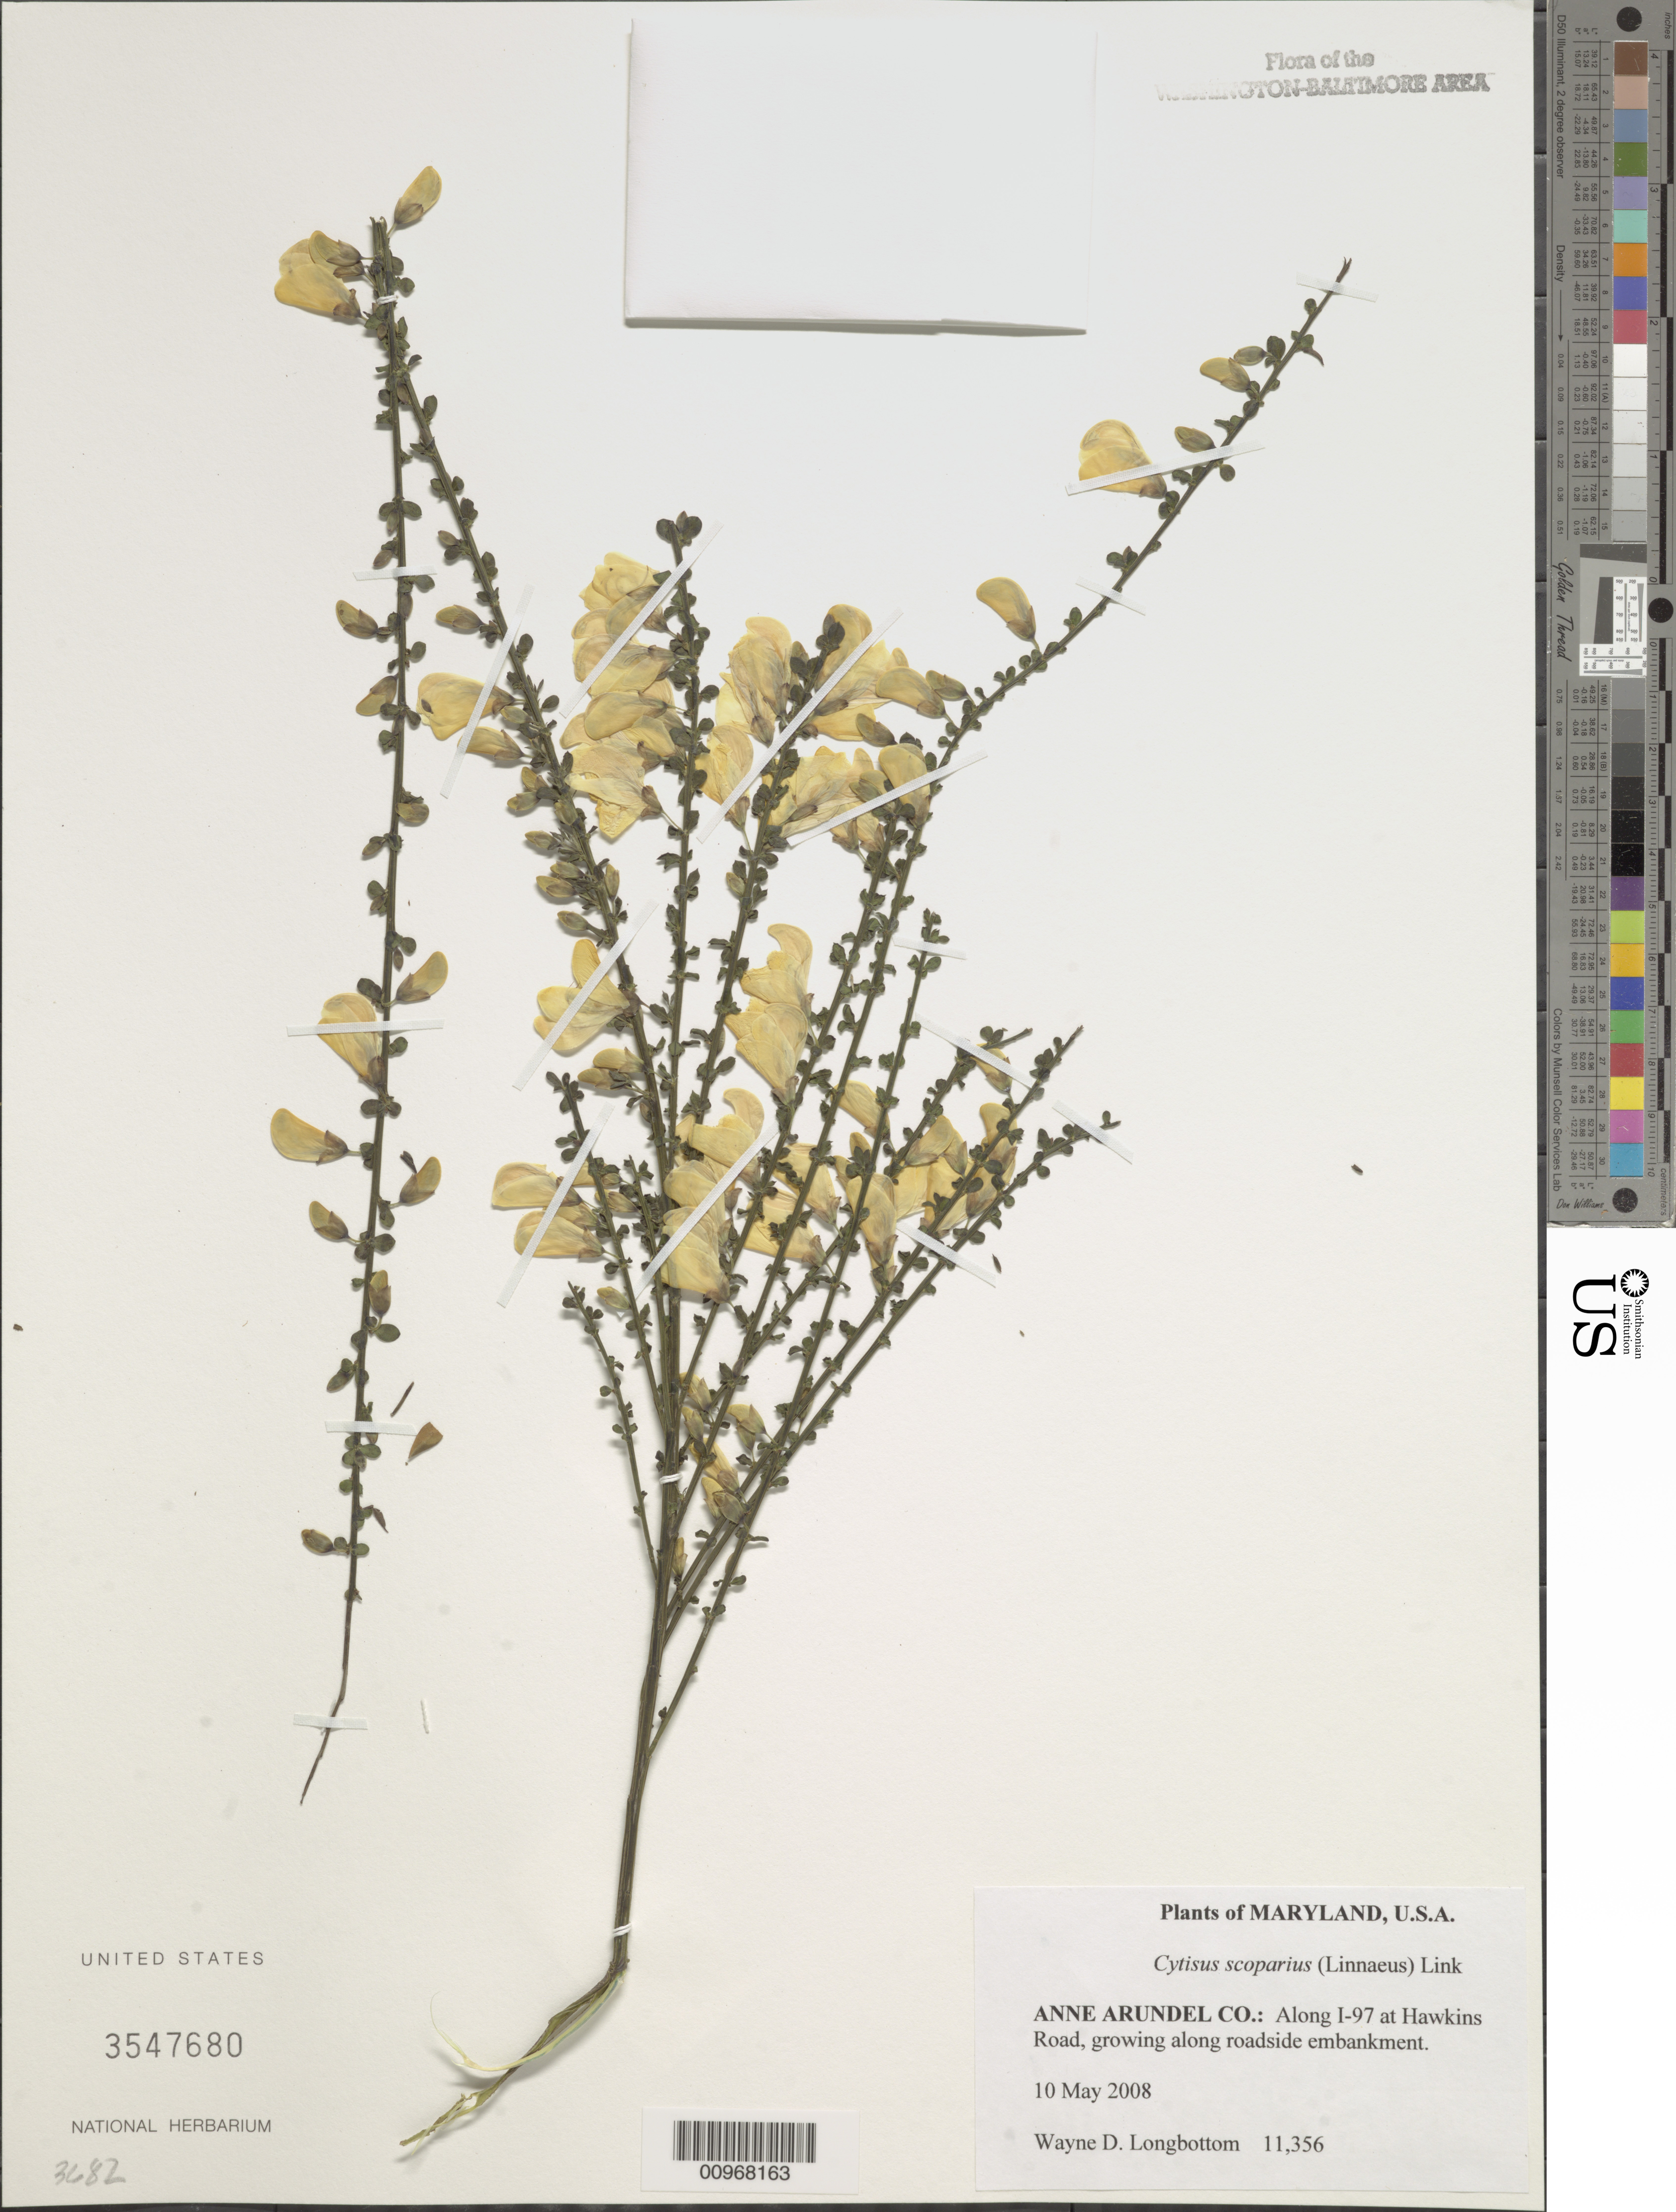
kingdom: Plantae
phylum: Tracheophyta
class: Magnoliopsida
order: Fabales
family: Fabaceae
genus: Cytisus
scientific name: Cytisus scoparius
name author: (L.) Link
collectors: W. D. Longbottom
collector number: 11356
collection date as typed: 10 May 2008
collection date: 2008-05-10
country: United States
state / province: Maryland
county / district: Anne Arundel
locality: Along I-97 at Hawkins Road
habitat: groeing along roadside embankment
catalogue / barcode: US 3547680